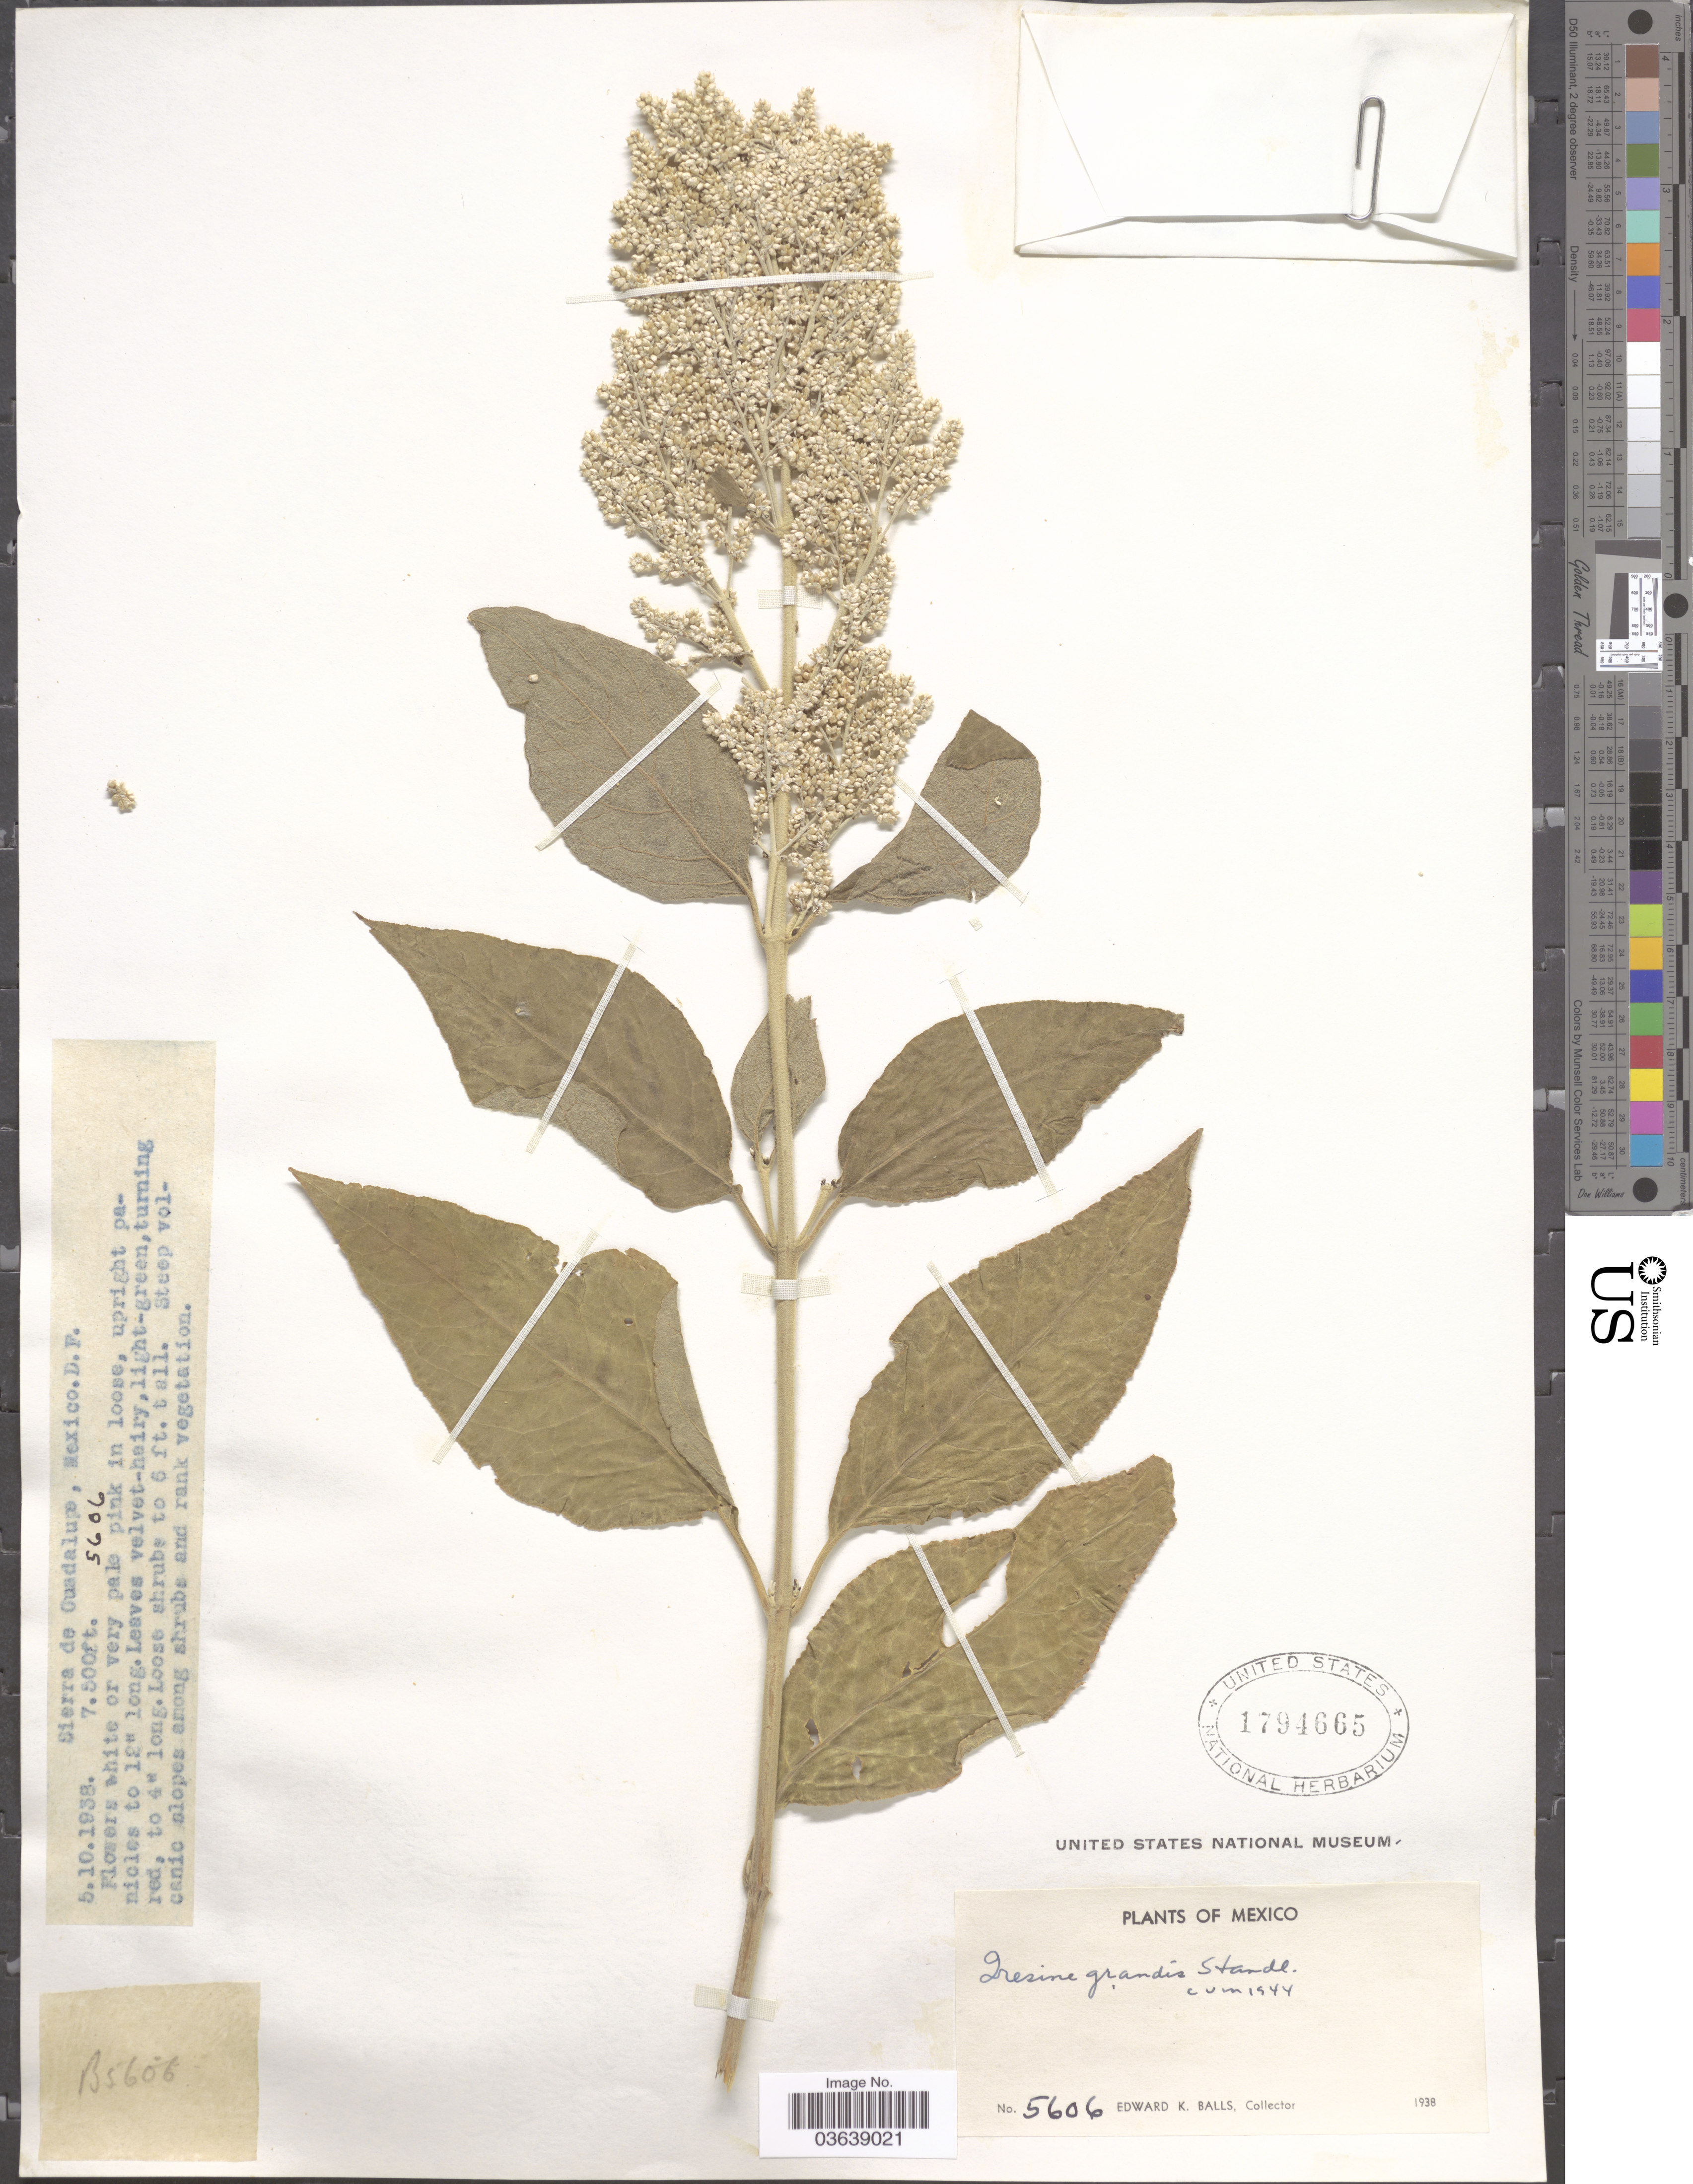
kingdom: Plantae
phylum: Tracheophyta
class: Magnoliopsida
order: Caryophyllales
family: Amaranthaceae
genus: Iresine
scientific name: Iresine grandis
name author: Standl.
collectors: E. K. Balls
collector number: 5606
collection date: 1938-10-05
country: Mexico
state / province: Distrito Federal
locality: Sierra de Guadalupe.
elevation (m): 2286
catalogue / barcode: US 1794665